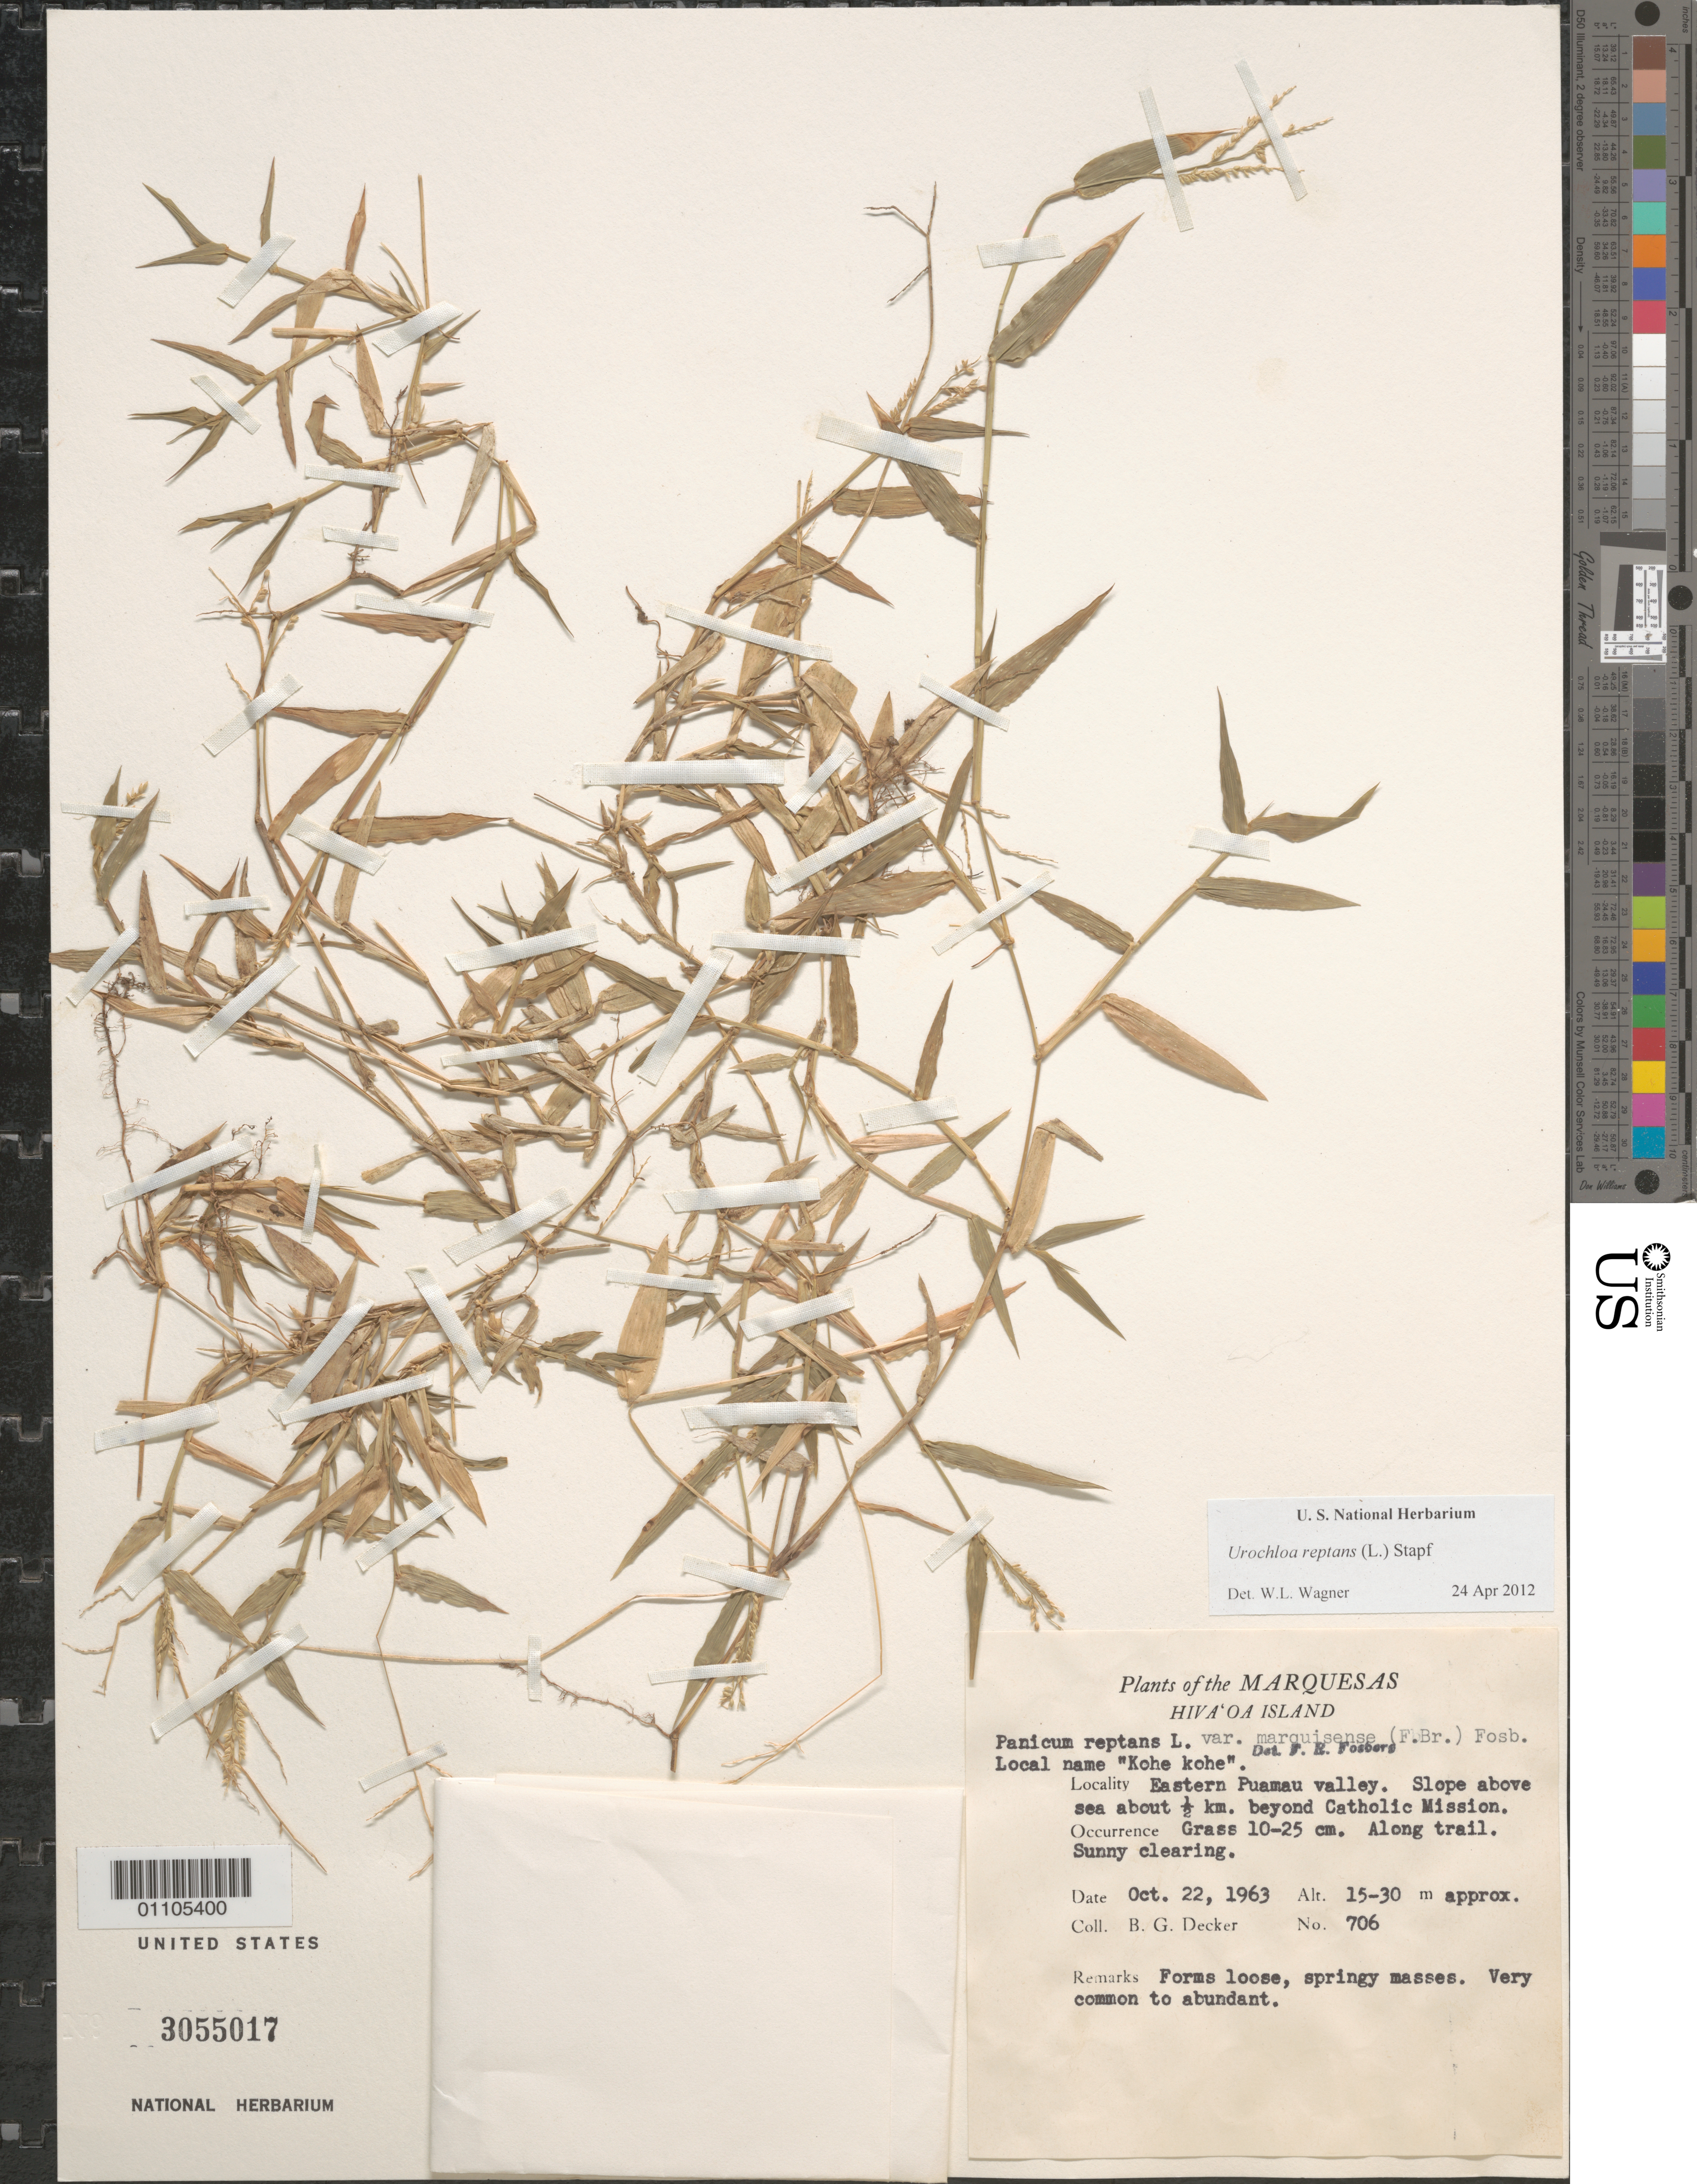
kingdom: Plantae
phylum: Tracheophyta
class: Liliopsida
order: Poales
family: Poaceae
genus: Urochloa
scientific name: Urochloa reptans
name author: (L.) Stapf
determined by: Wagner, W. L., (BOT), Smithsonian Institution - National Museum of Natural History (UNITED STATES)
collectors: B. G. Decker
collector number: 706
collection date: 1963-10-22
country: French Polynesia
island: Hiva Oa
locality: E Puamau Valley, slope 0.5 km beyond Mission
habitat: Along trail, sunny clearing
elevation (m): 15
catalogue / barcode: US 3055017